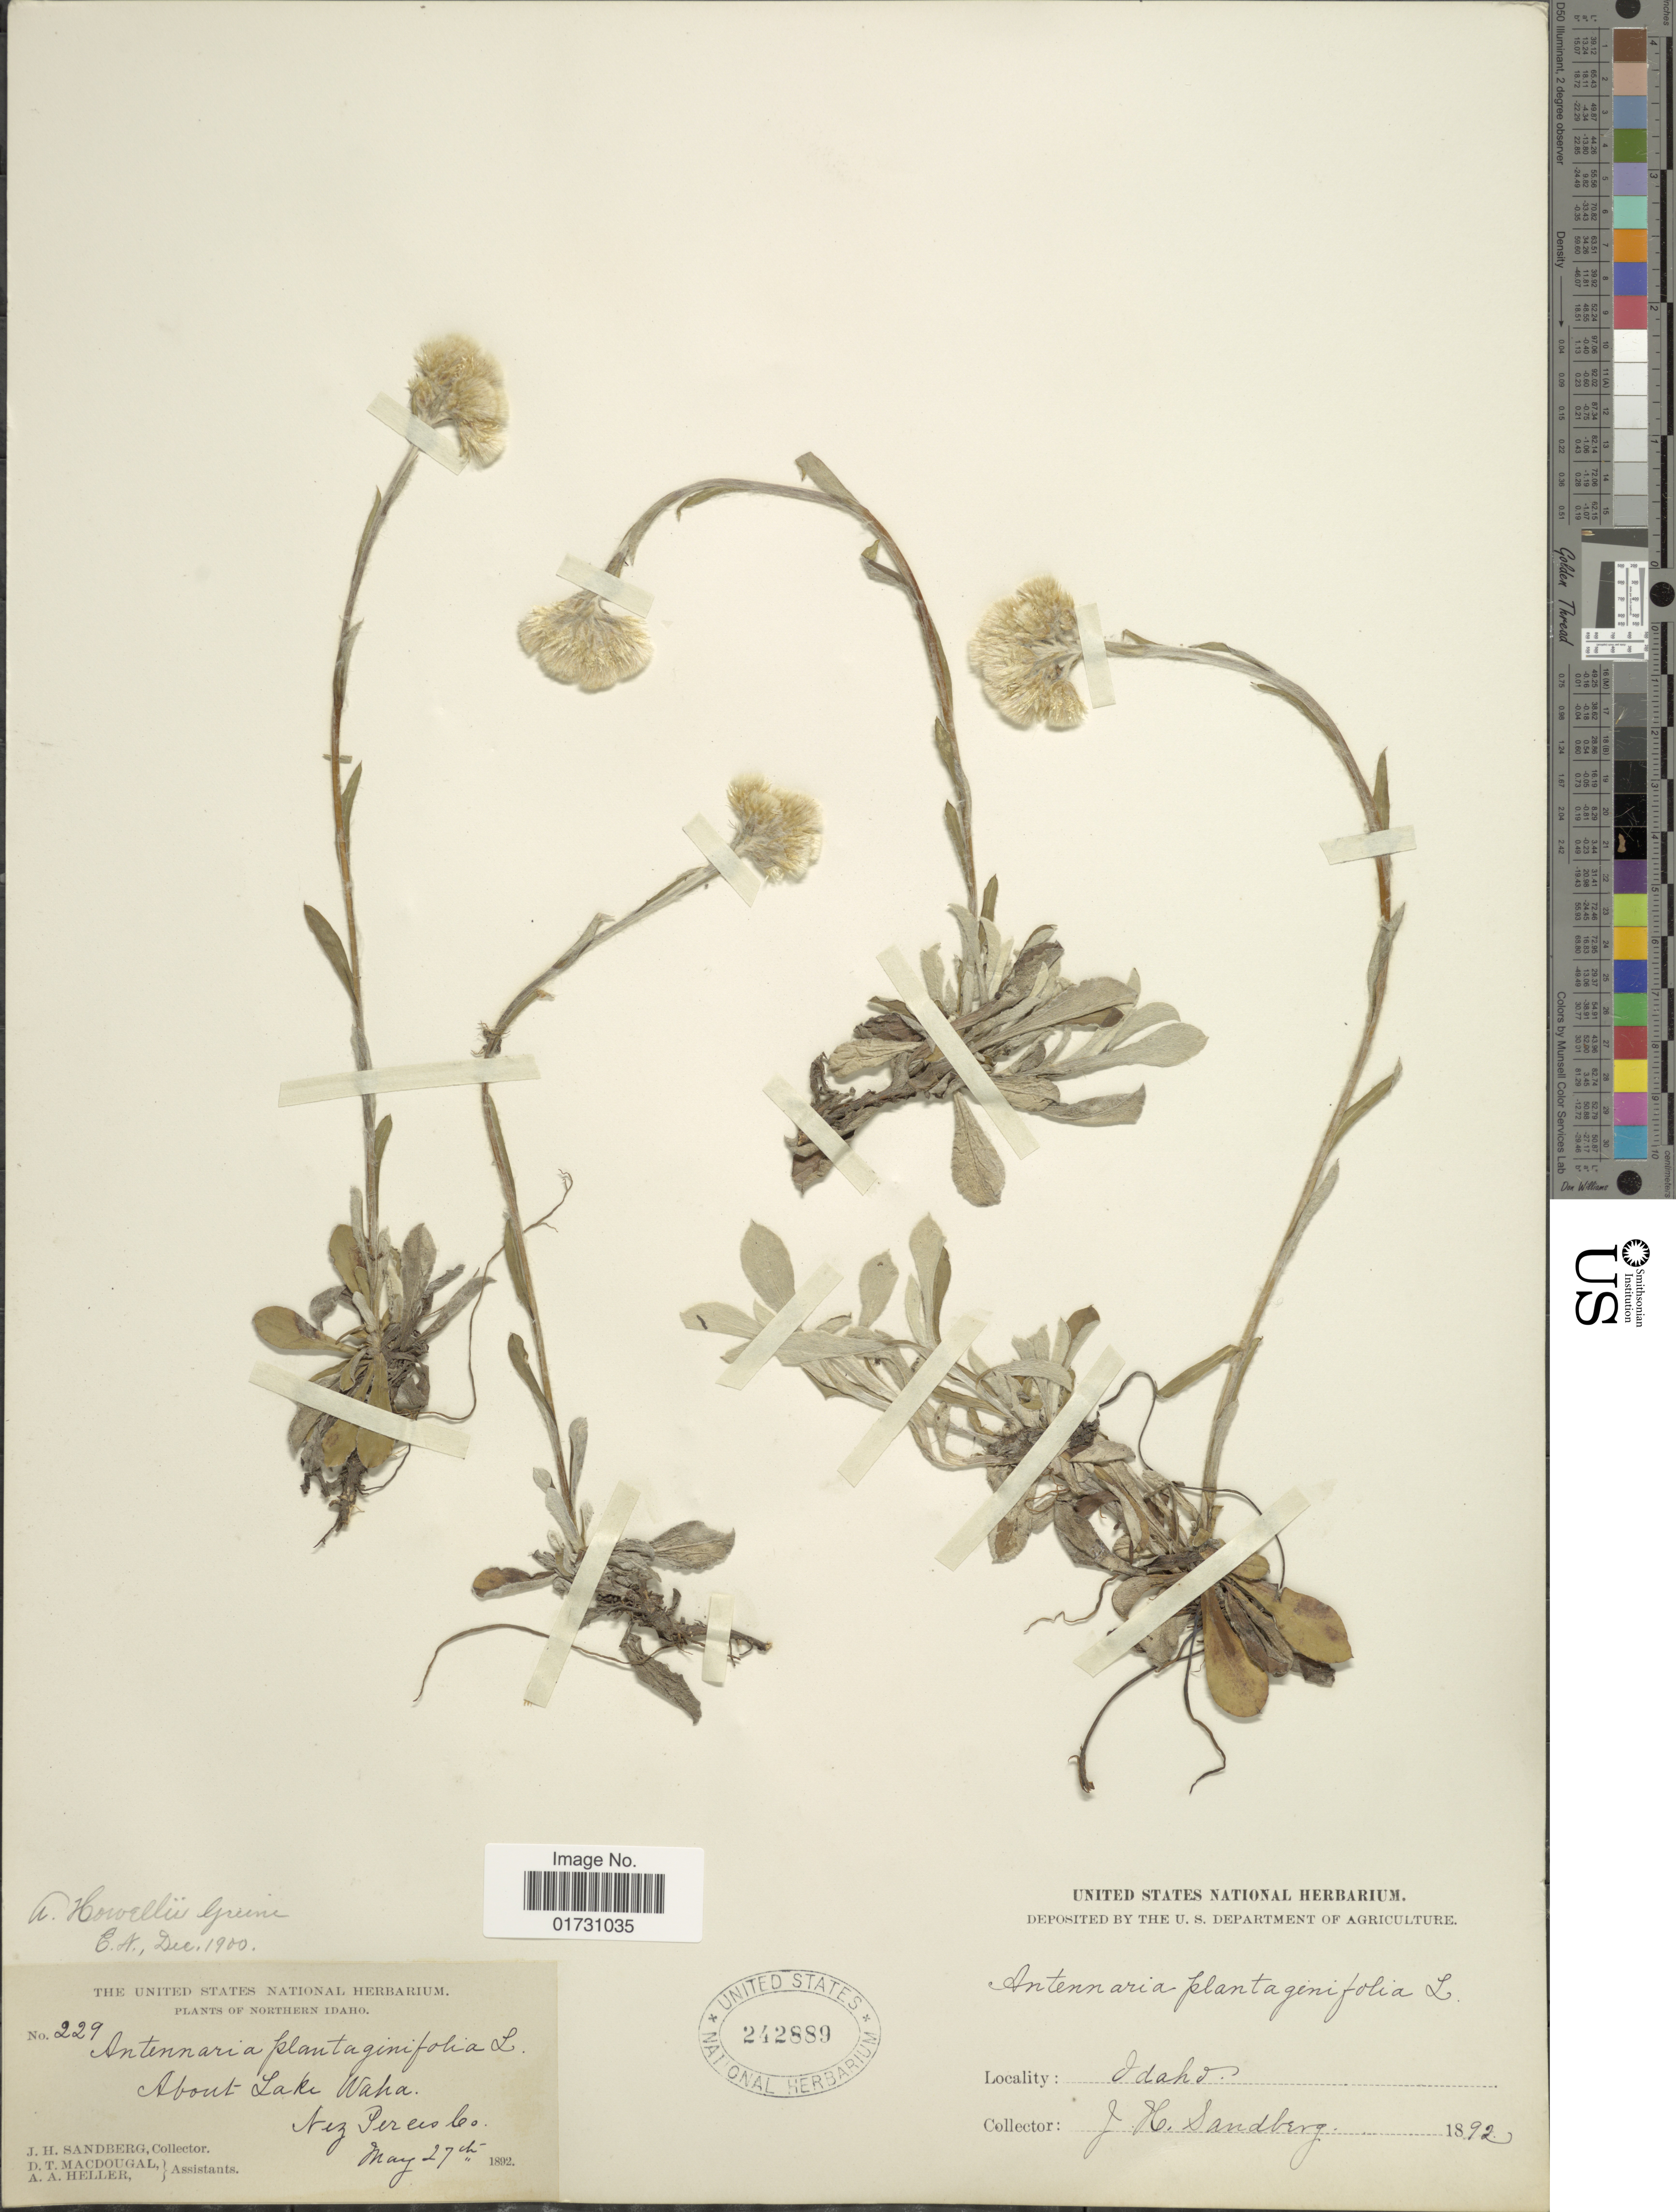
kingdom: Plantae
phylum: Tracheophyta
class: Magnoliopsida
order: Asterales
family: Asteraceae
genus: Antennaria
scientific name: Antennaria howellii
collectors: J. H. Sandberg, D. T. MacDougal & A. A. Heller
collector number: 229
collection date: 1892-05-27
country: United States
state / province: Idaho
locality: Northern Idaho, About Lake Waha, Nez Pereis Co.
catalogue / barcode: US 242889